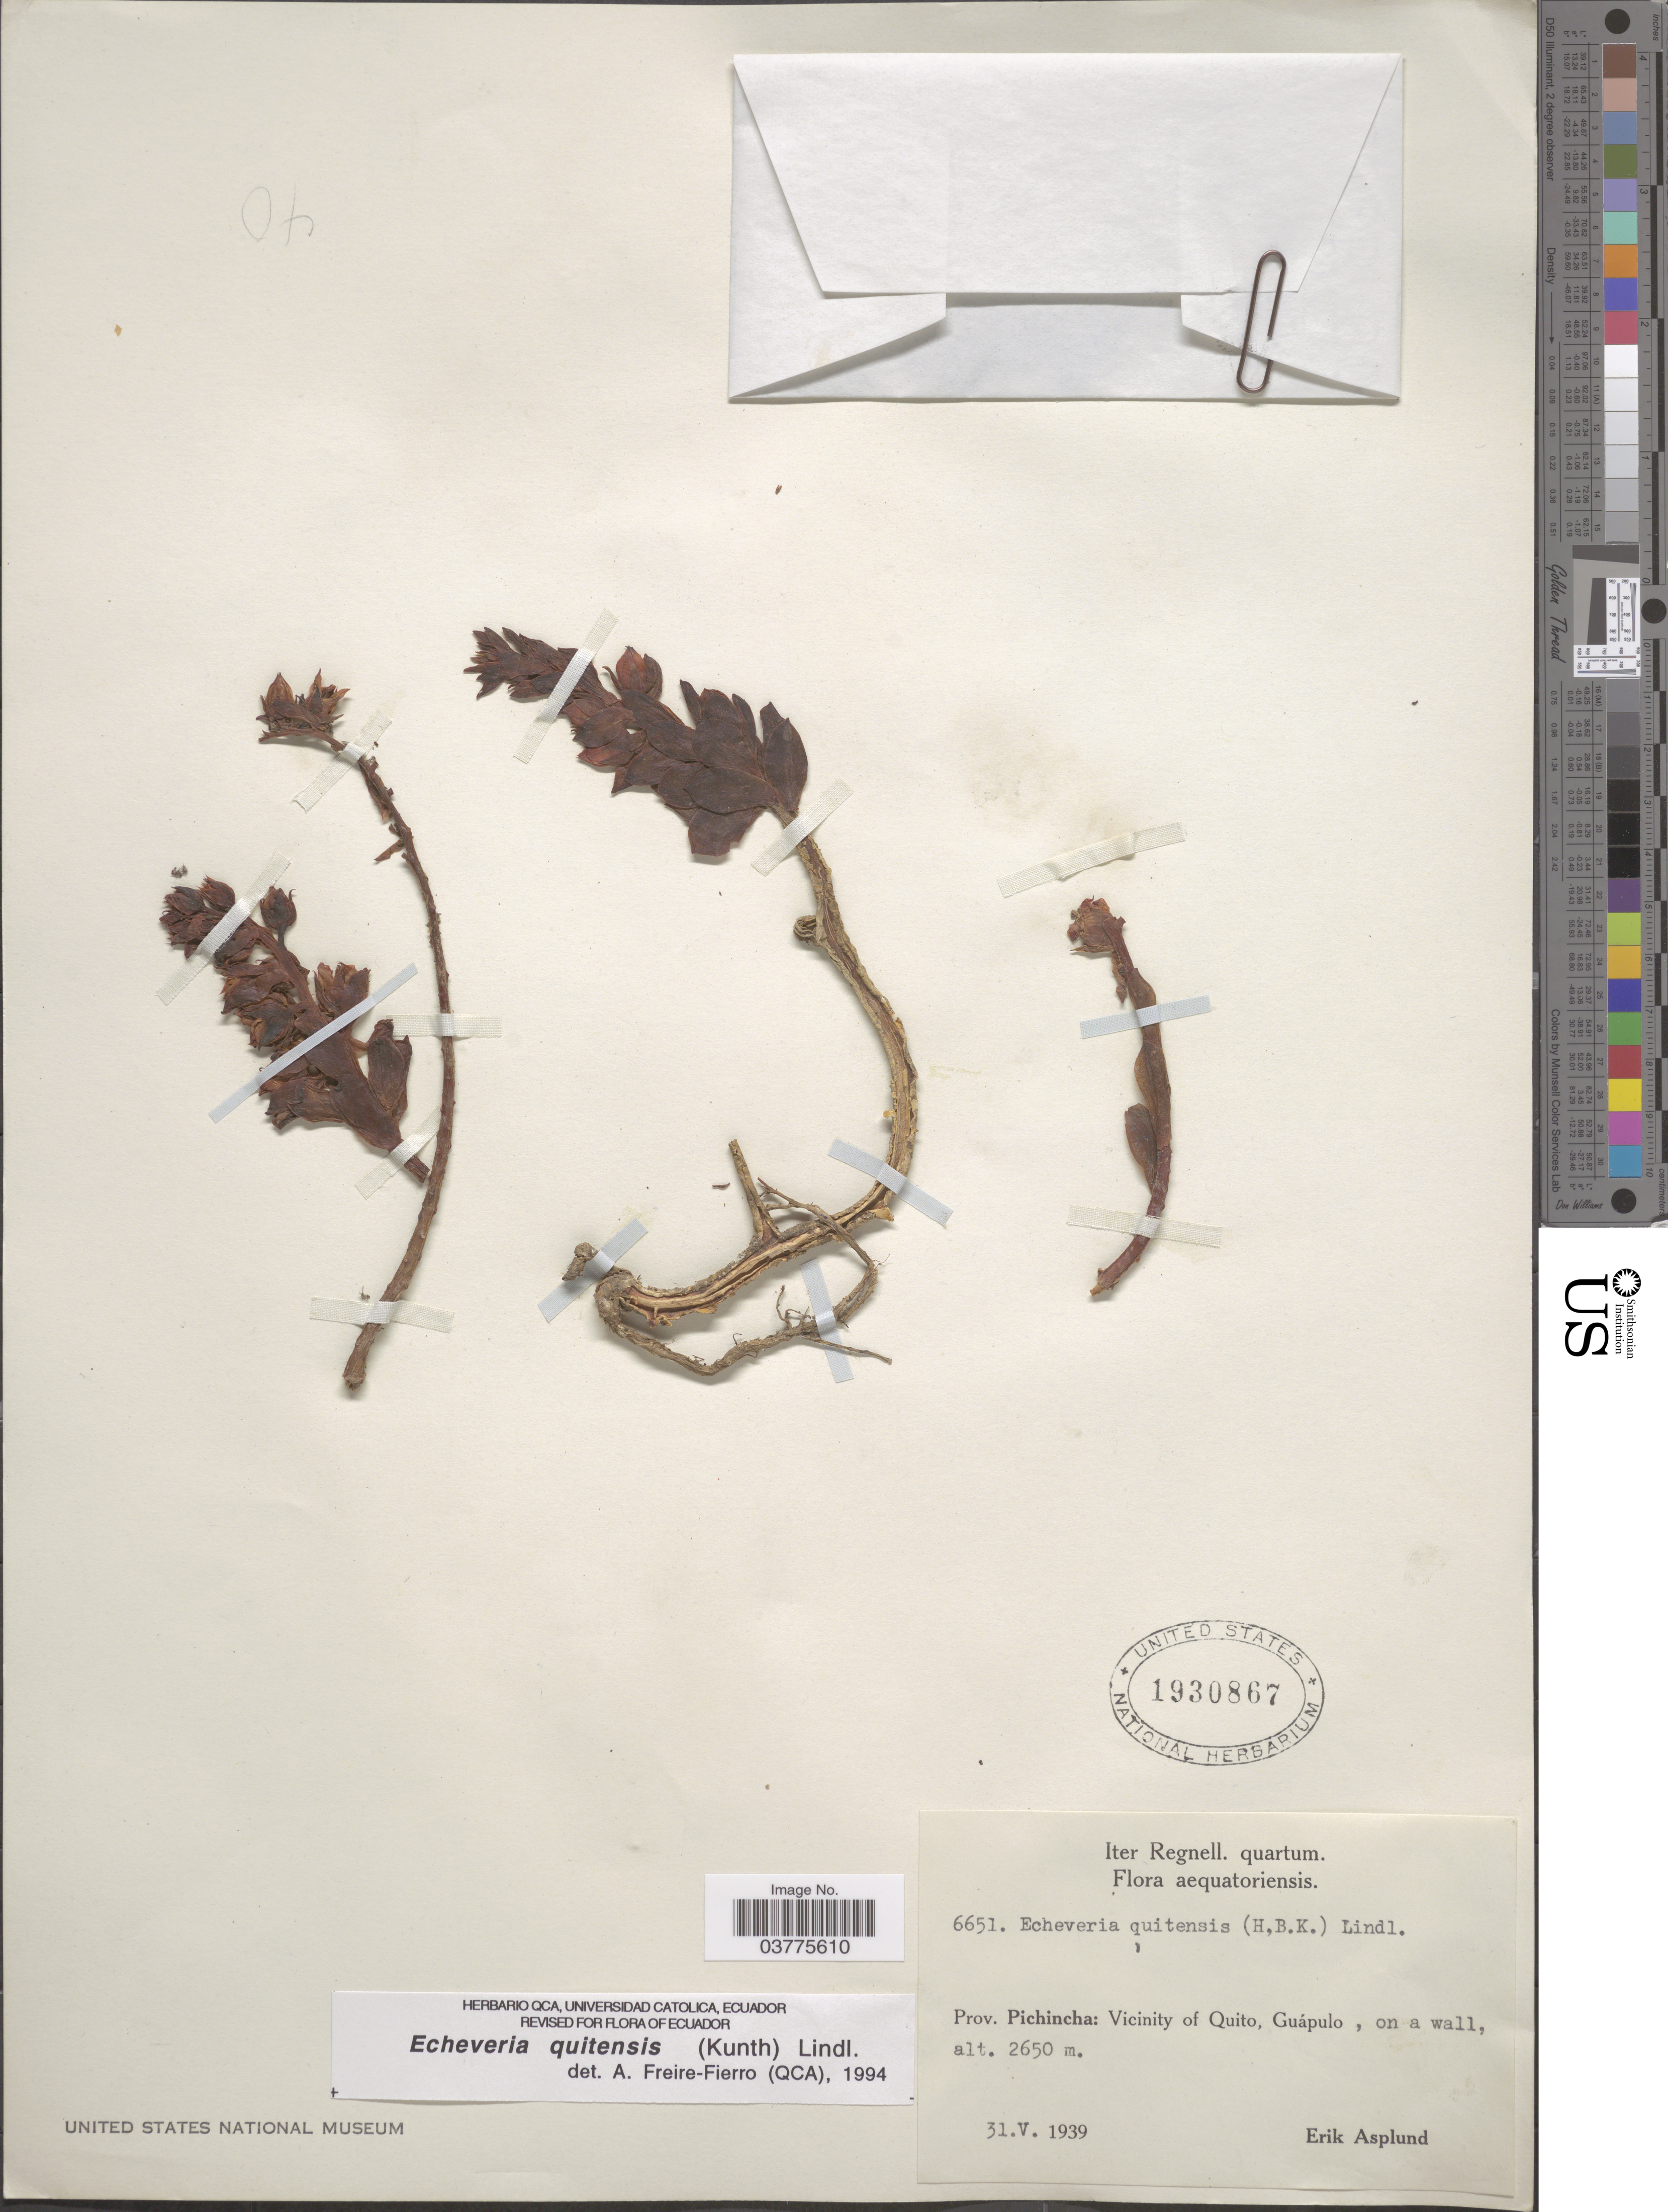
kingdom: Plantae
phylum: Tracheophyta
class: Magnoliopsida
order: Saxifragales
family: Crassulaceae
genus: Echeveria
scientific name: Echeveria quitensis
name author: (Kunth) Lindl.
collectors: E. Asplund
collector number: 6651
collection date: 1939-05-31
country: Ecuador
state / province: Pichincha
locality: Aequatoriensis. Vicinity of Quito, Guápulo.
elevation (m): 2650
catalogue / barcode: US 1930867